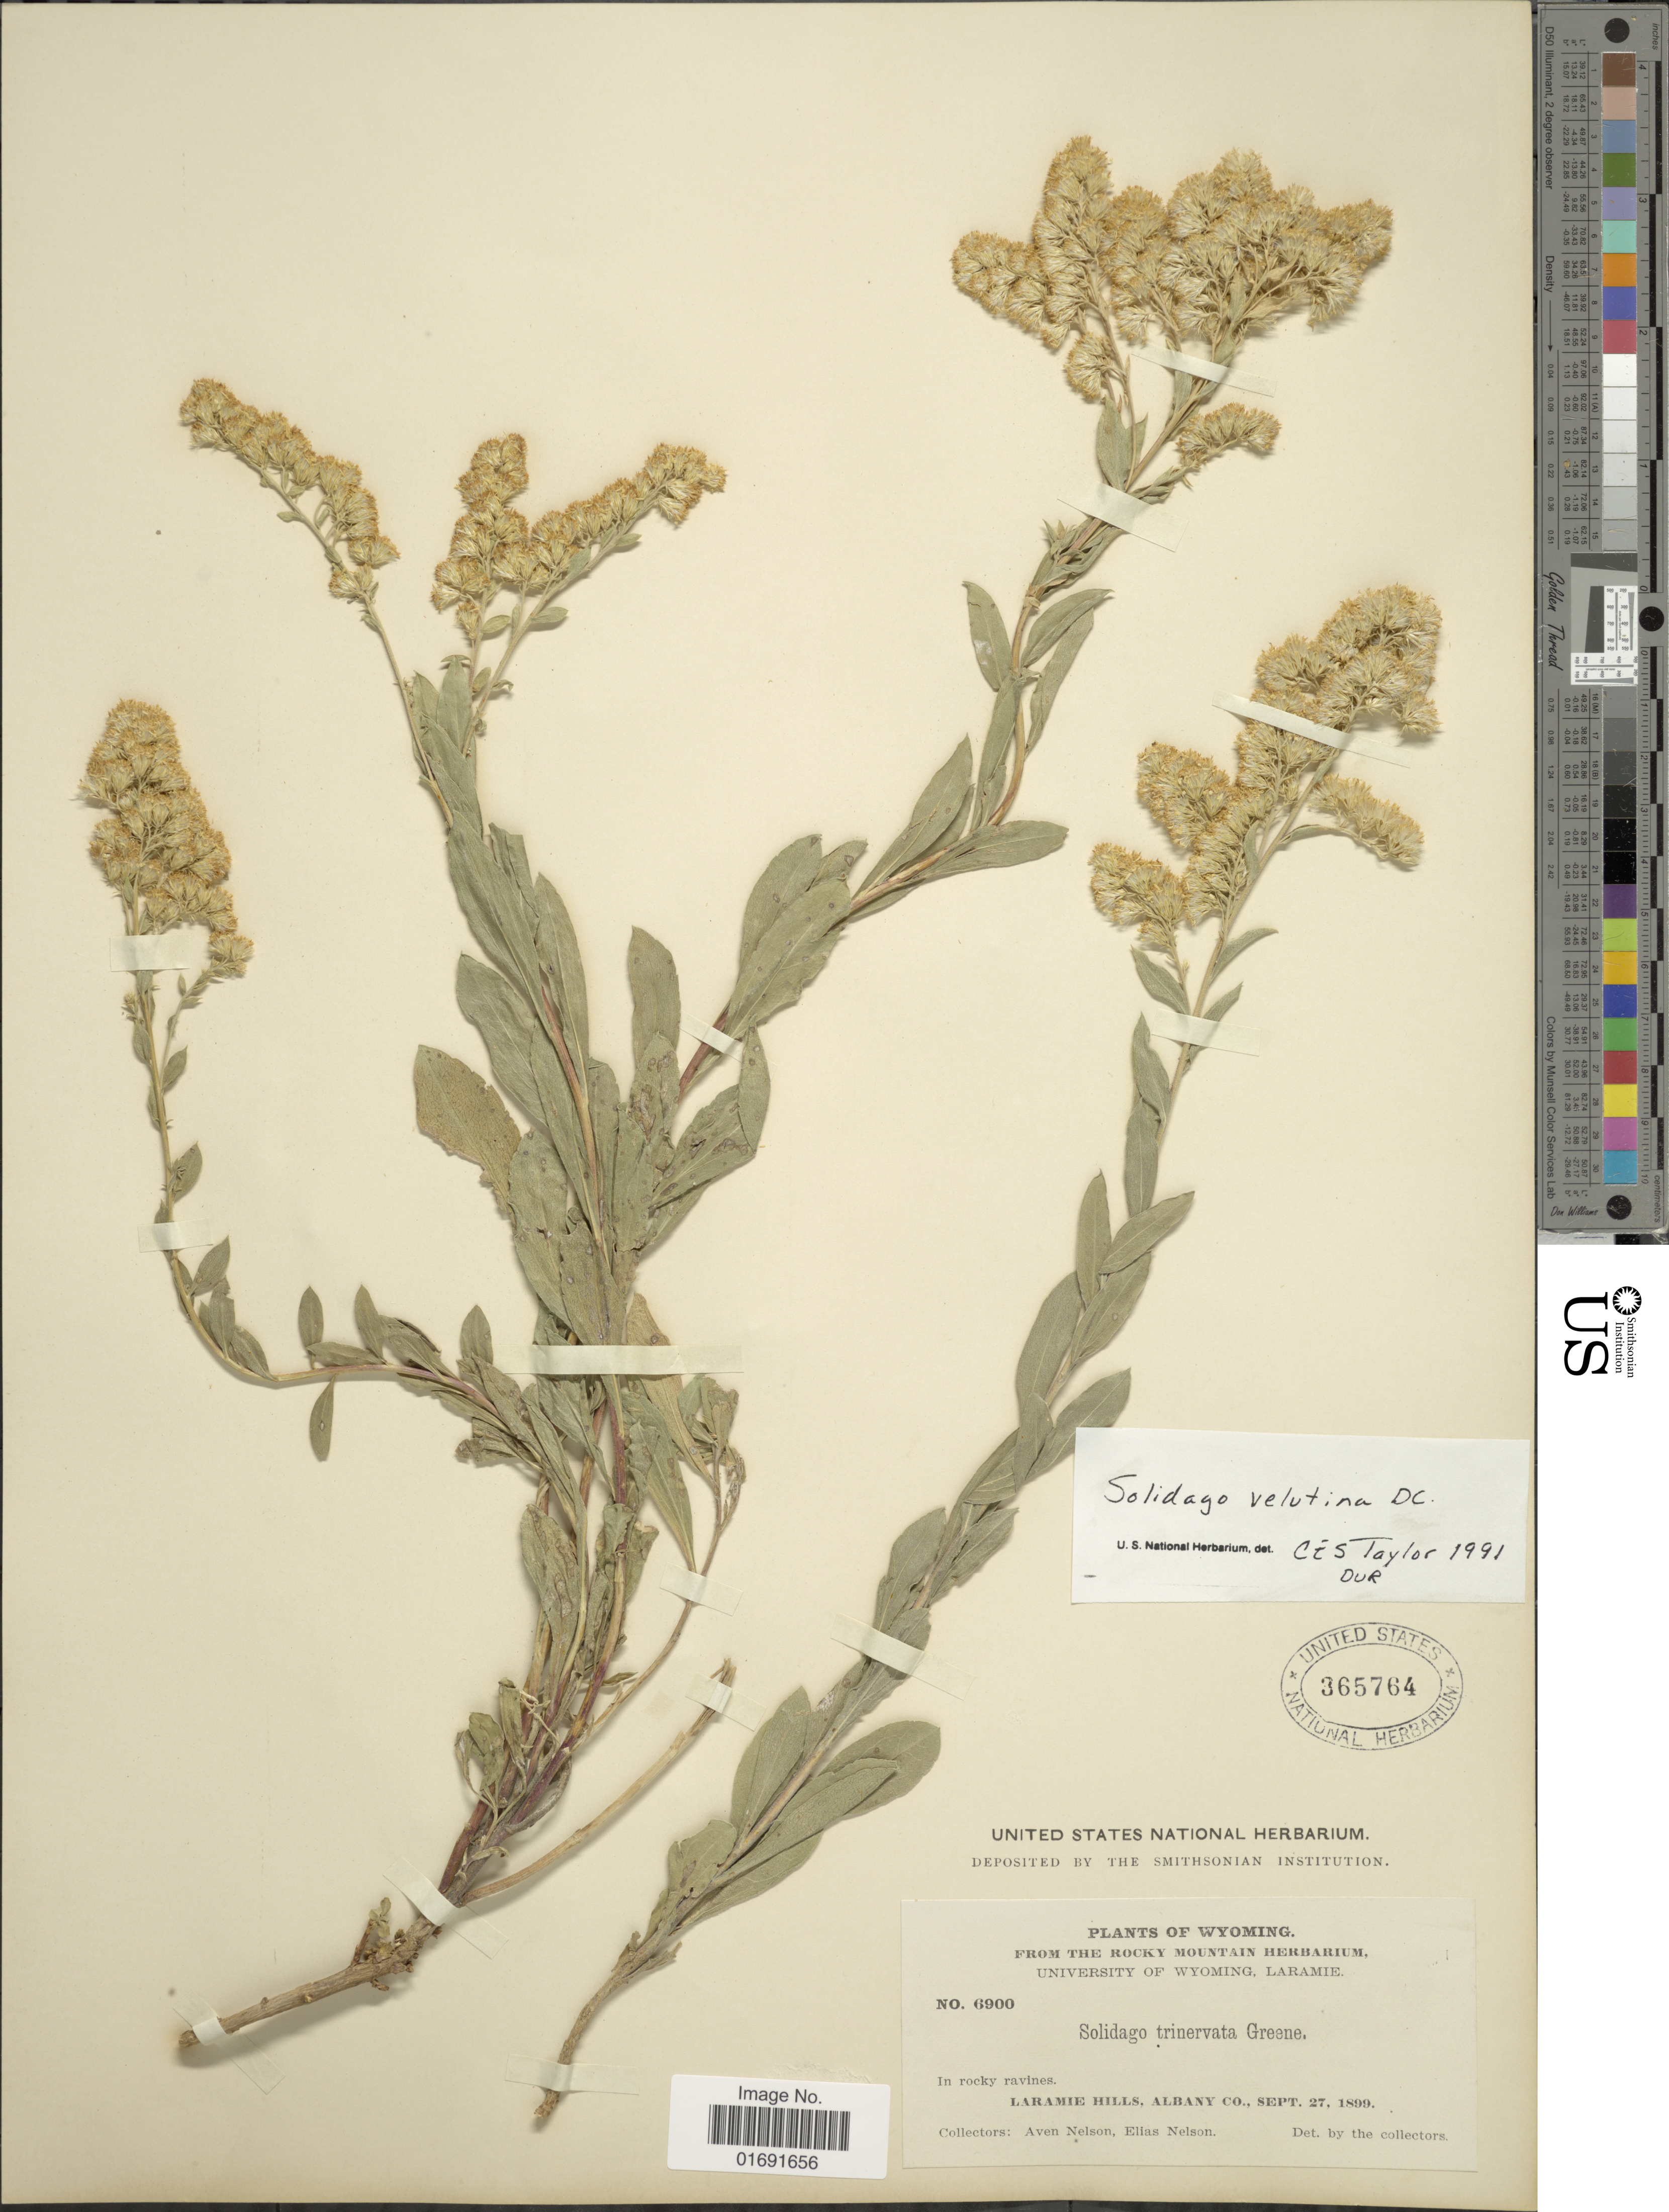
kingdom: Plantae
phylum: Tracheophyta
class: Magnoliopsida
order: Asterales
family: Asteraceae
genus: Solidago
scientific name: Solidago velutina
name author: DC.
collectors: A. Nelson & E. Nelson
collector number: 6900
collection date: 1899-09-27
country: United States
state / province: Wyoming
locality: Laramie Hills, Albany Co.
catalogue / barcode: US 365764